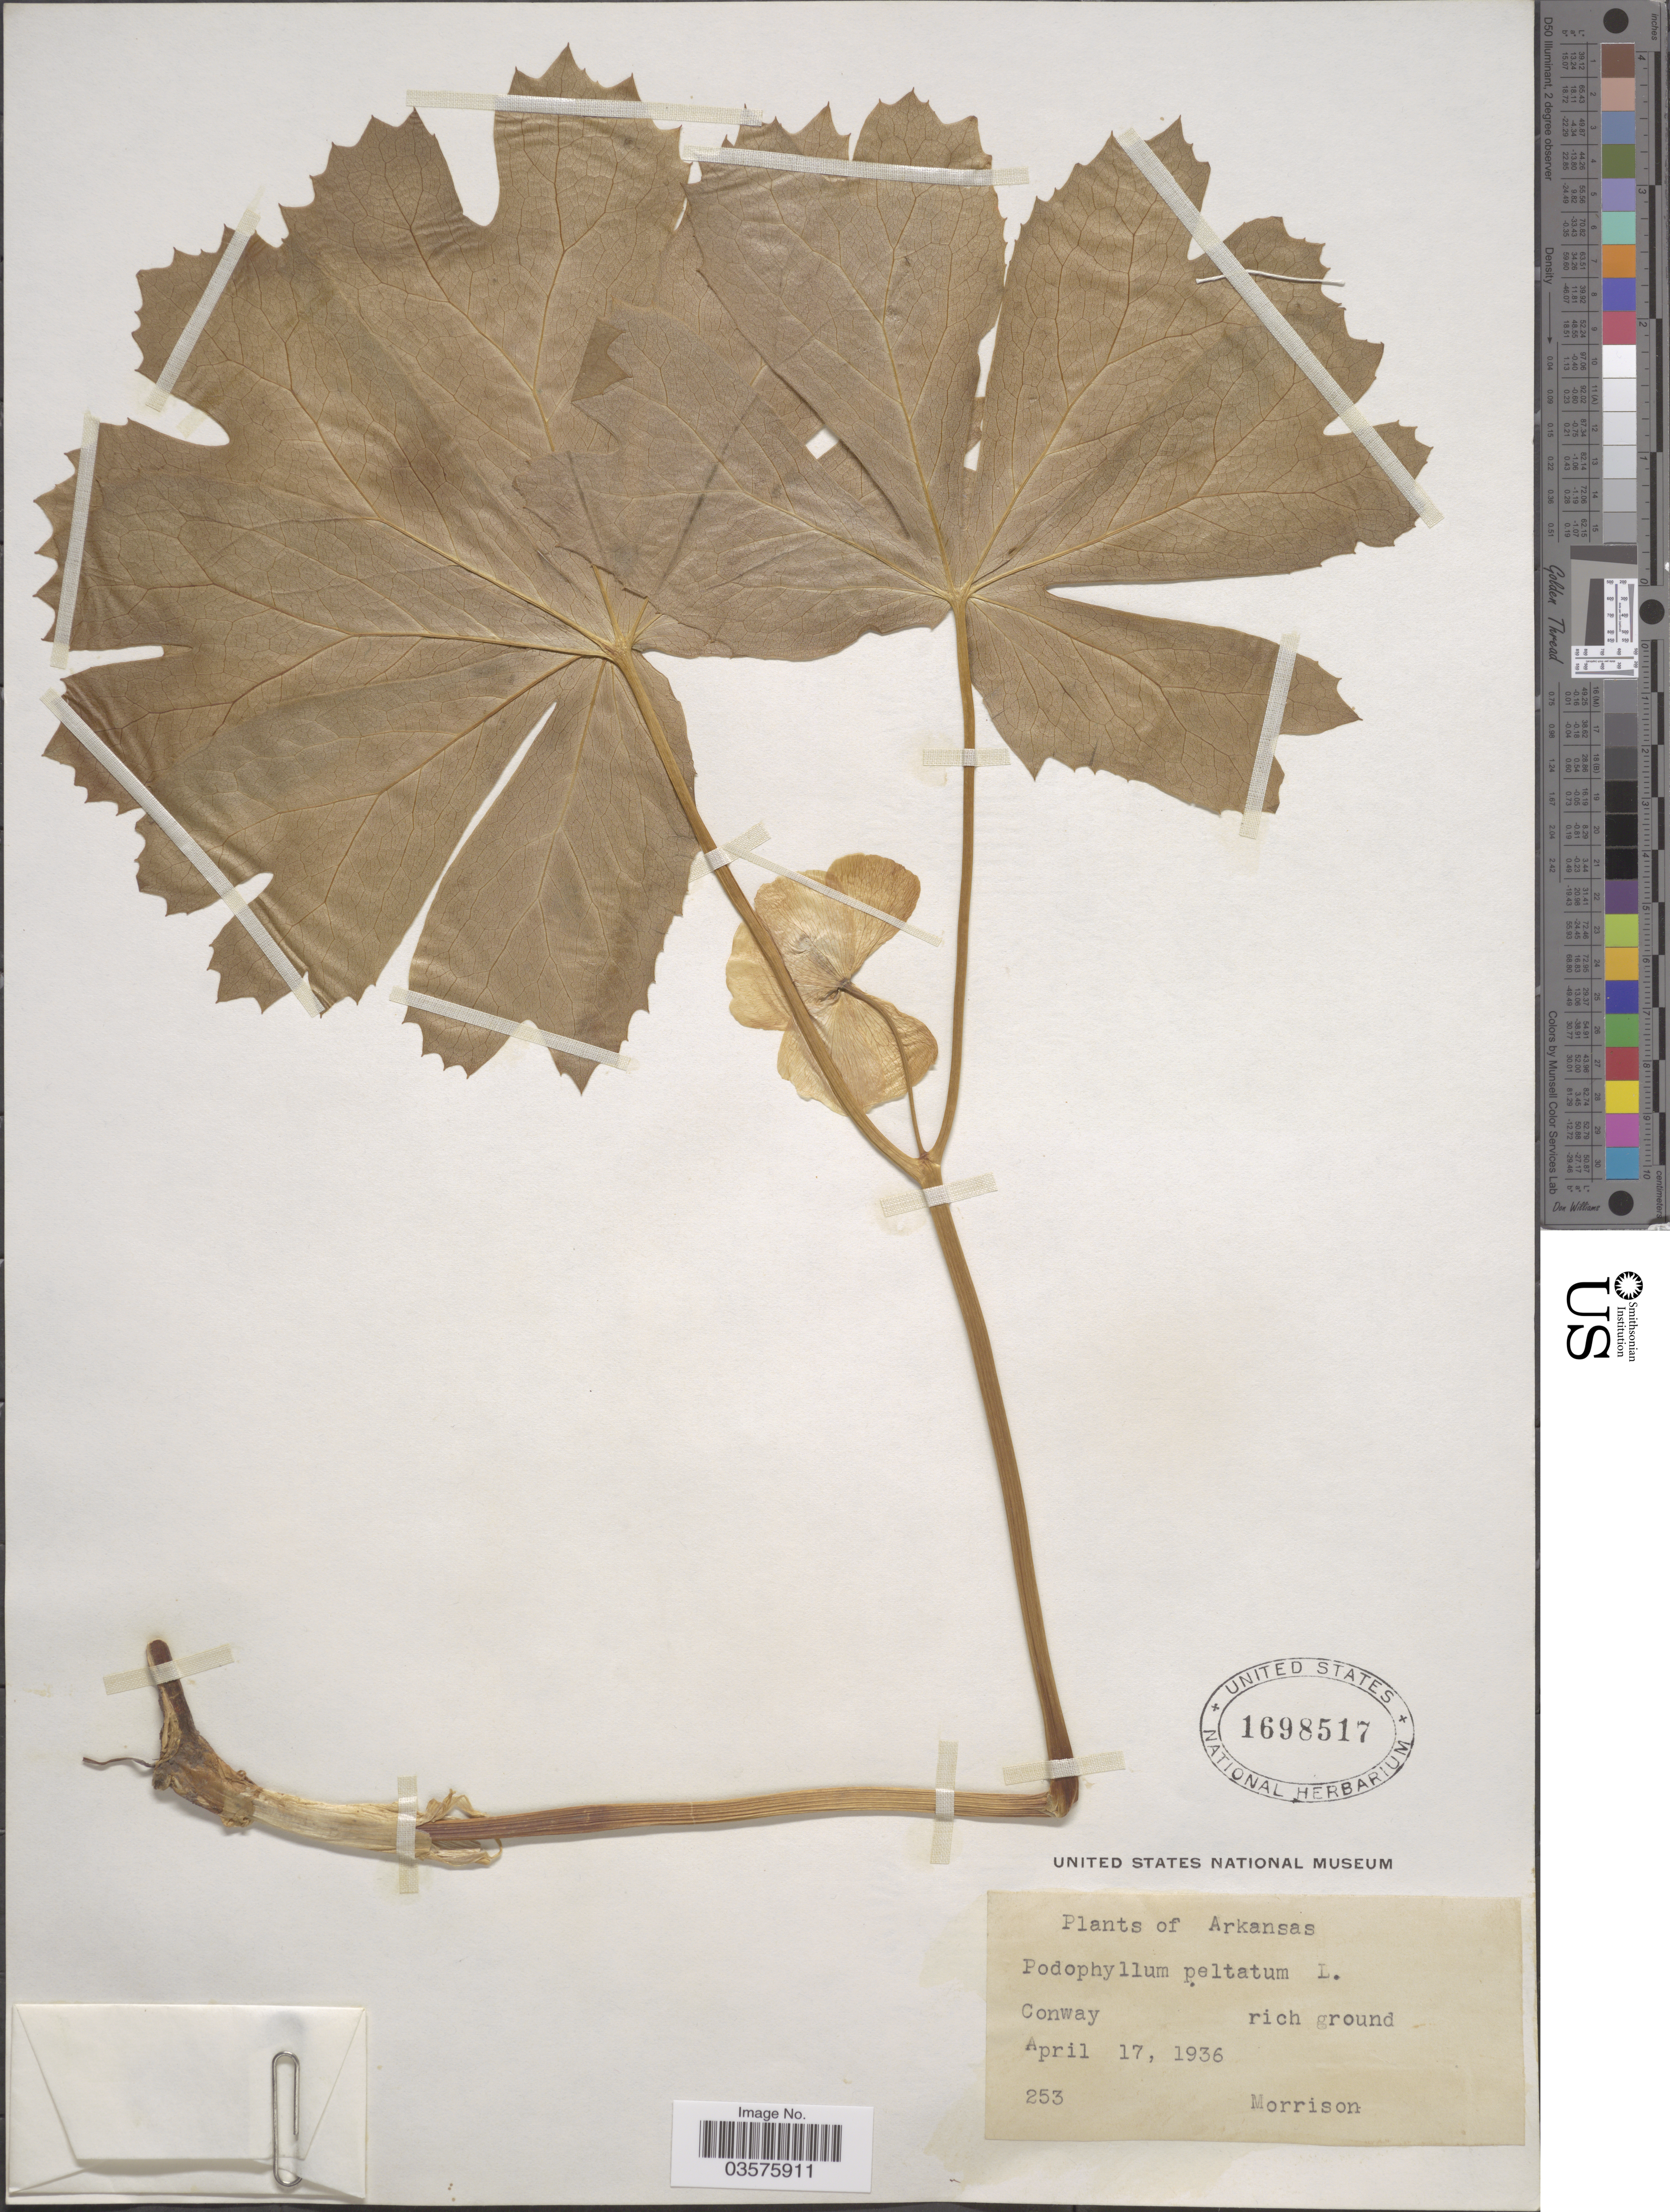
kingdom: Plantae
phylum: Tracheophyta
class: Magnoliopsida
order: Ranunculales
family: Berberidaceae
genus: Podophyllum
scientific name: Podophyllum peltatum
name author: L.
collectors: Morrison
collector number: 253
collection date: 1936-04-17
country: United States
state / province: Arkansas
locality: Conway rich ground.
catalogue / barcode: US 1698517